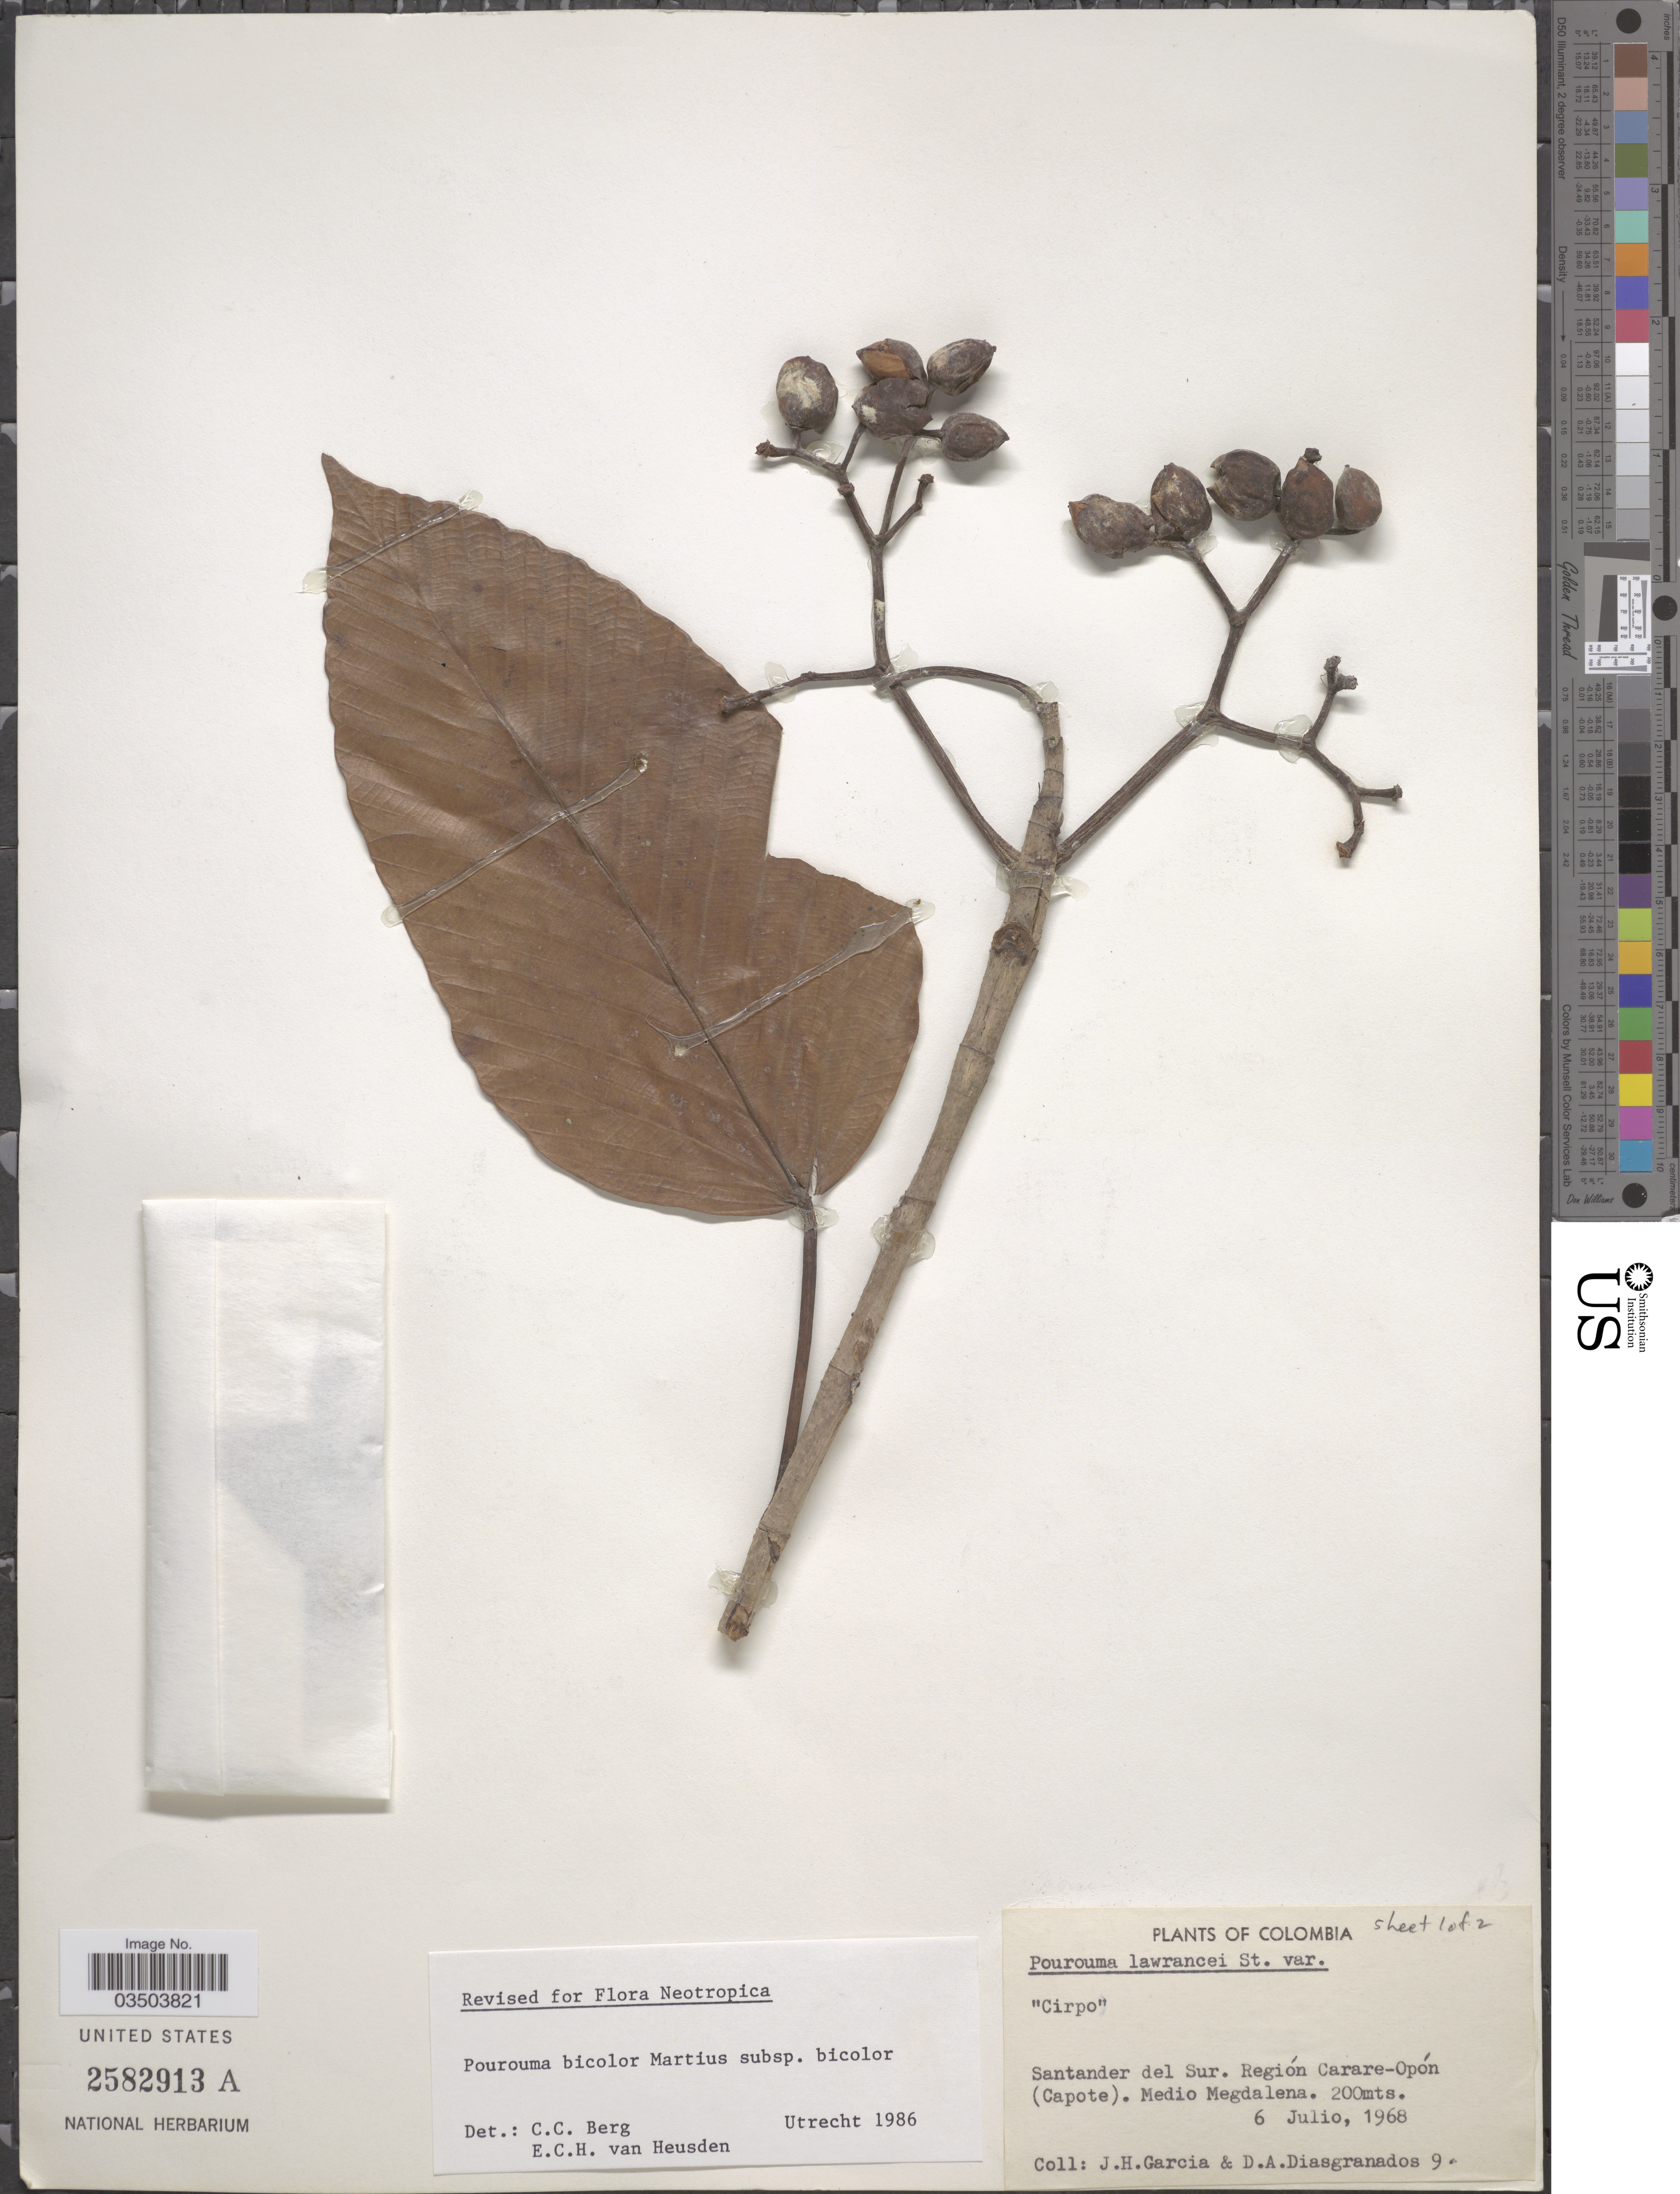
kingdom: Plantae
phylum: Tracheophyta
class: Magnoliopsida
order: Rosales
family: Urticaceae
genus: Pourouma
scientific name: Pourouma bicolor subsp. bicolor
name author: Mart.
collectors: J. H. García & D. A. Diasgranados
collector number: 9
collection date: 1968-07-06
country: Colombia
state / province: Magdalena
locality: Santander del Sur. Región Carare-Opón (Capote). Medio Megdalena.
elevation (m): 200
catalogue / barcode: US 2582913A